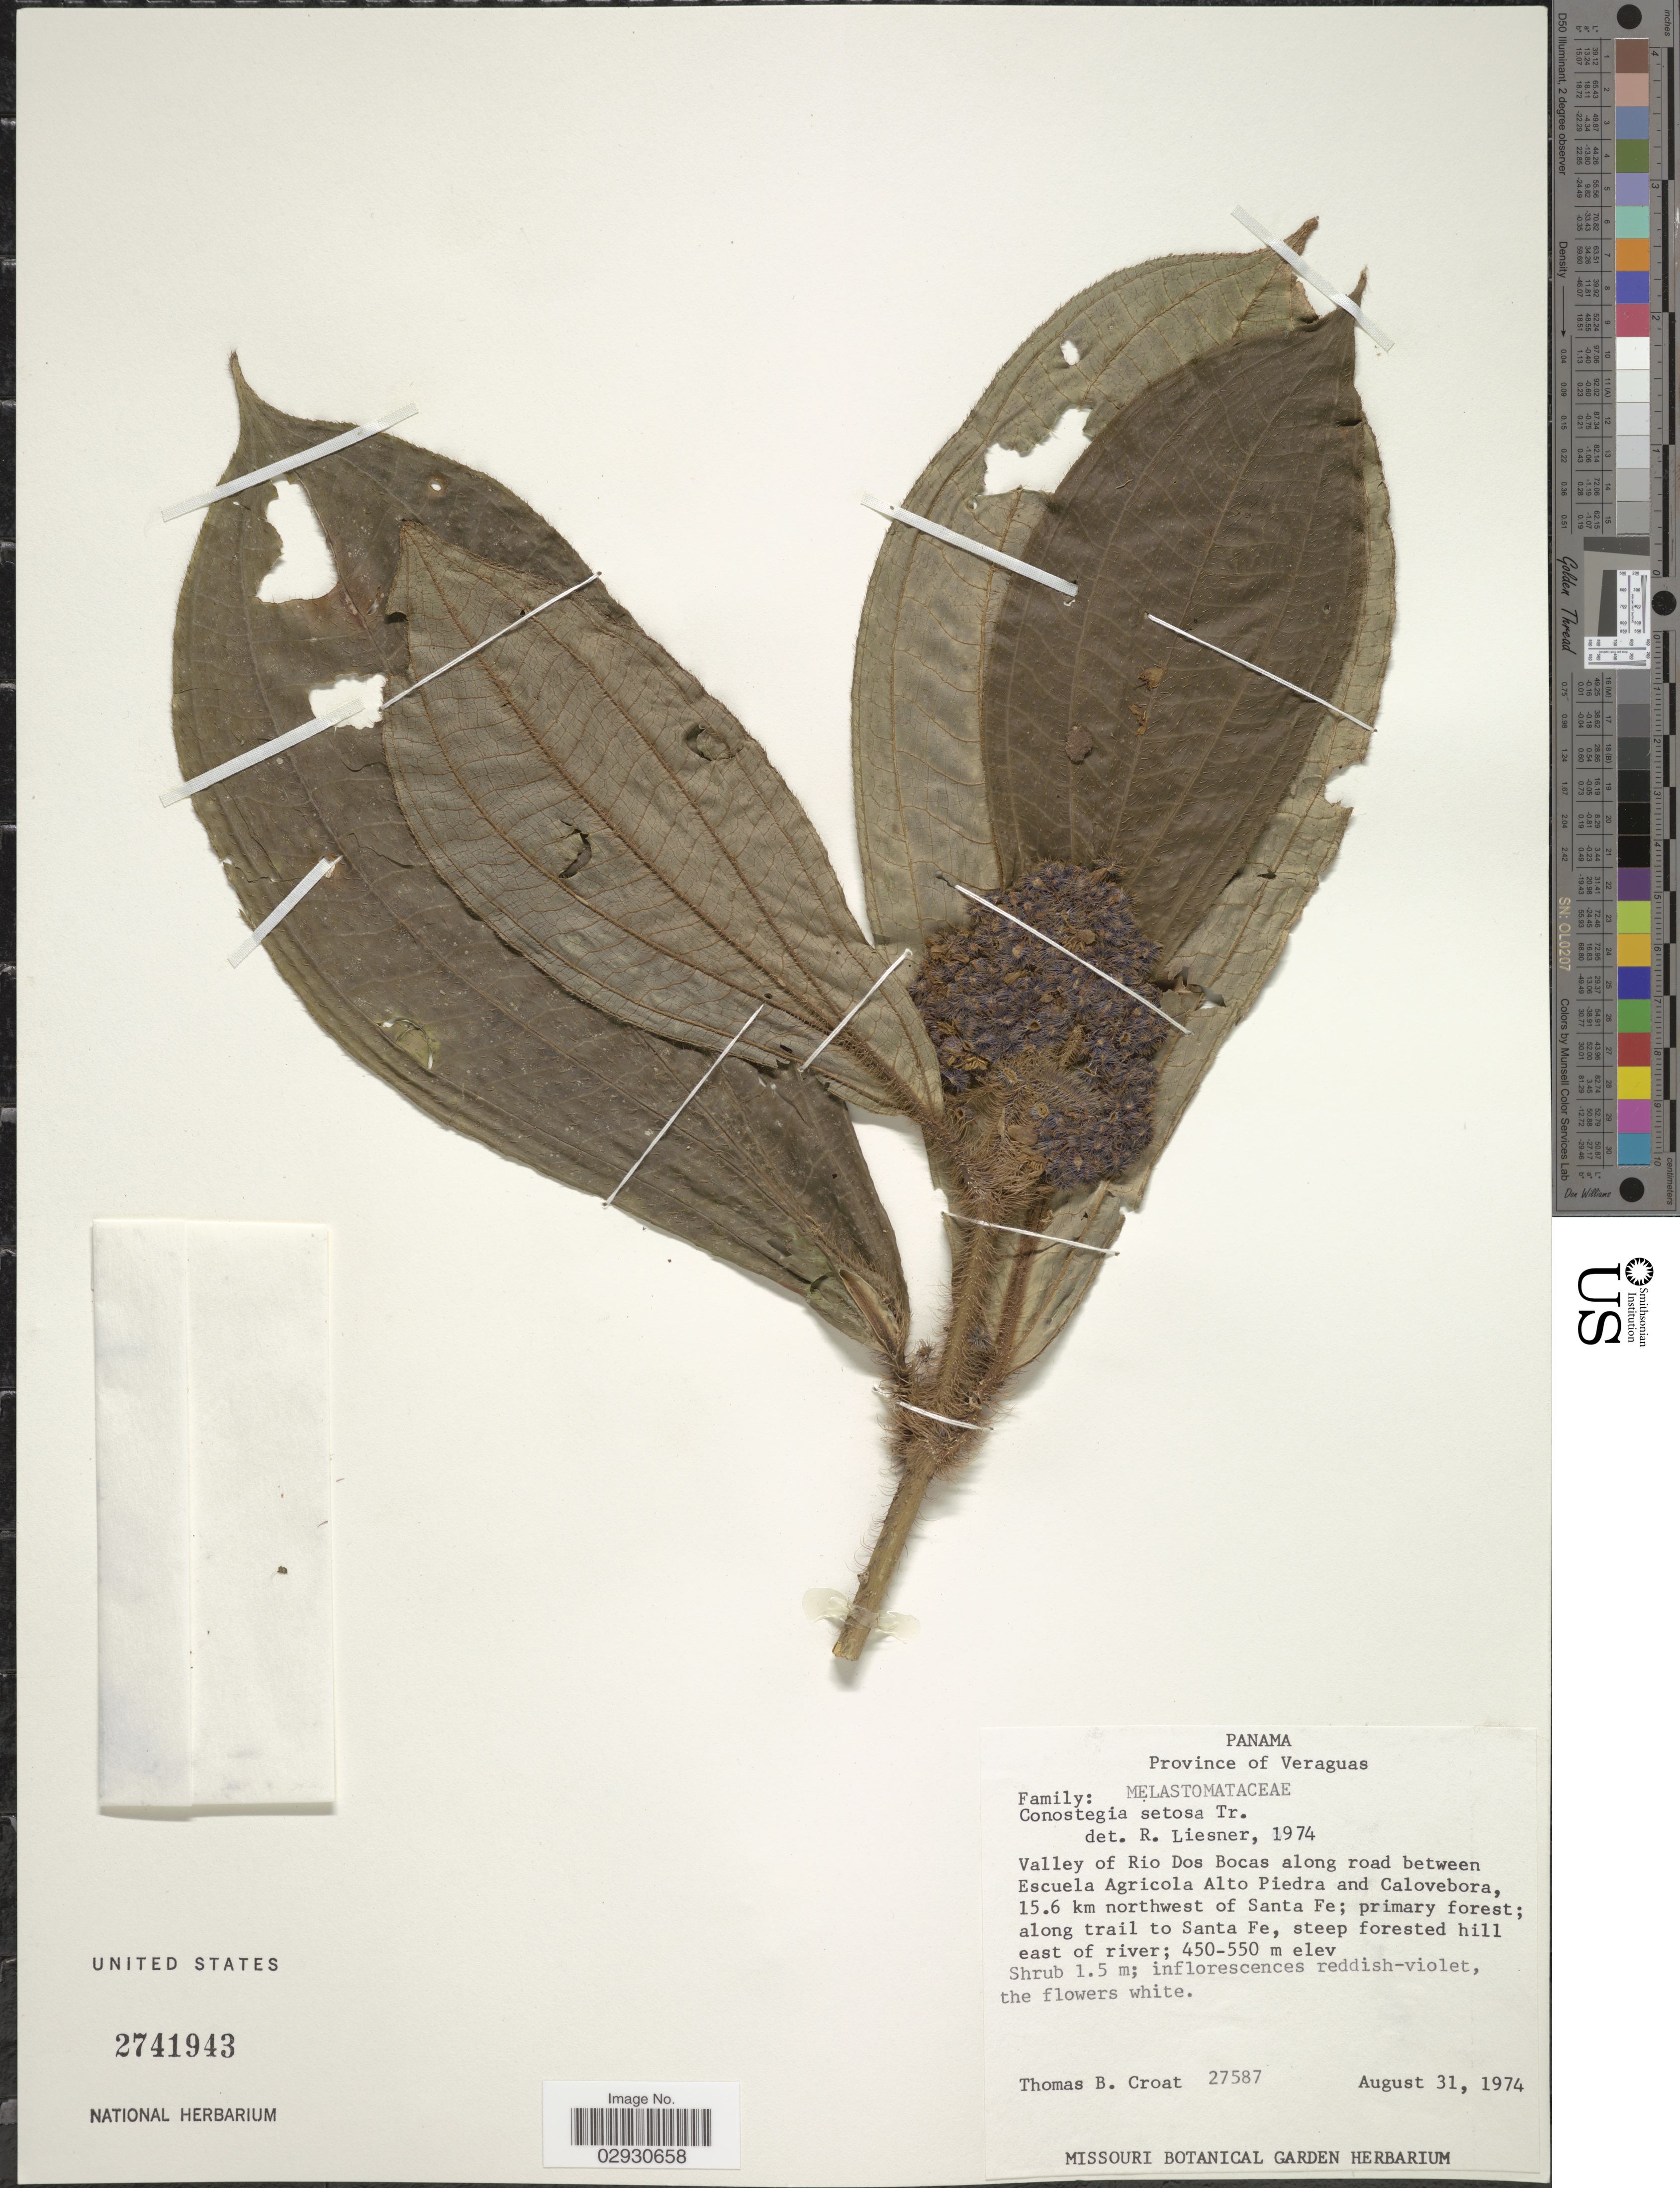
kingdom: Plantae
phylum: Tracheophyta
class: Magnoliopsida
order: Myrtales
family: Melastomataceae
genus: Conostegia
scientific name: Conostegia setosa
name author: Triana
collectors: T. B. Croat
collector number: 27587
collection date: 1974-08-31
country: Panama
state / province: Veraguas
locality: Valley of Rio Dos Bocas along road between Escuela Agricola Alto Piedra and Calovebora, 15.6 km northwest of Santa Fe; primary forest; along trail to Santa Fe; steep forested hill east of river.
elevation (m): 450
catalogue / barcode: US 2741943